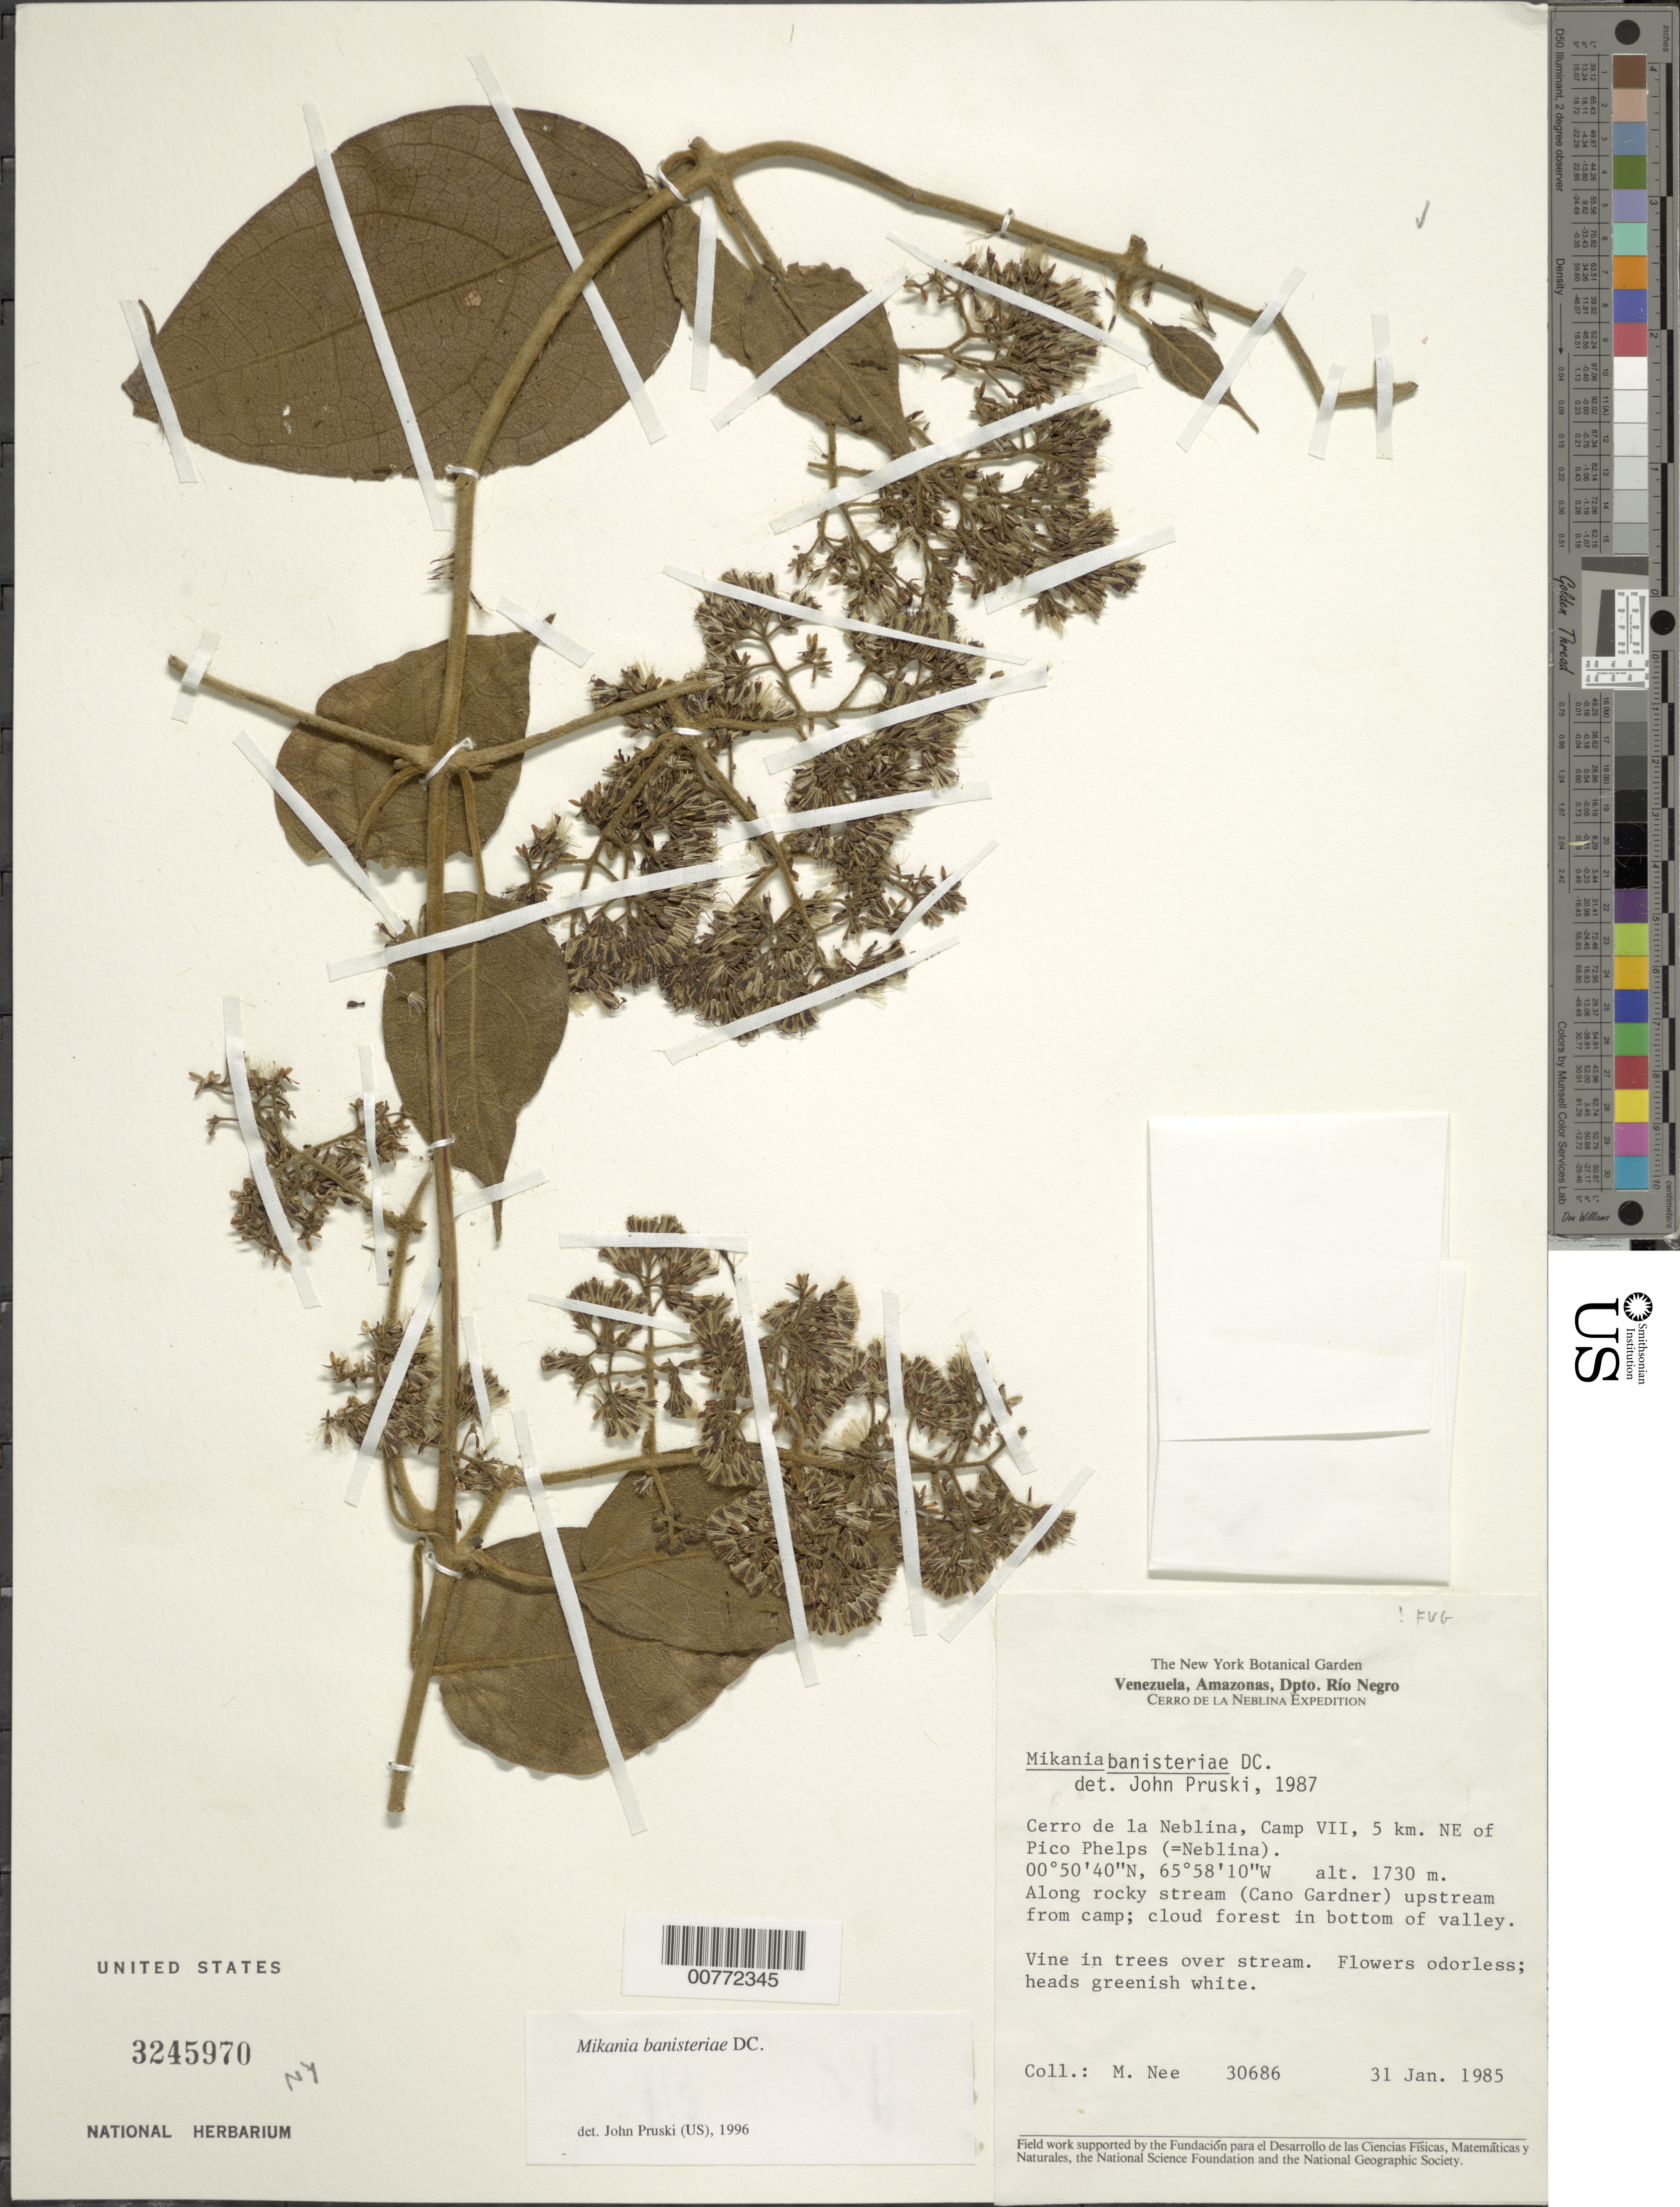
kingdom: Plantae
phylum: Tracheophyta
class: Magnoliopsida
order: Asterales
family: Asteraceae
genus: Mikania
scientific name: Mikania banisteriae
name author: DC.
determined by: Pruski, J. F.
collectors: M. Nee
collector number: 30686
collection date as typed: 31-Jan-85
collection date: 1985-01-31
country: Venezuela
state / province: Amazonas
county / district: Río Negro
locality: Cerro de la Neblina, Camp VII, 5 km NE of Pico Phelps, Caño Gardner, upstream from camp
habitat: Along rocky stream; cloud forest in bottom of valley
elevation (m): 1730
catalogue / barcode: US 3245970